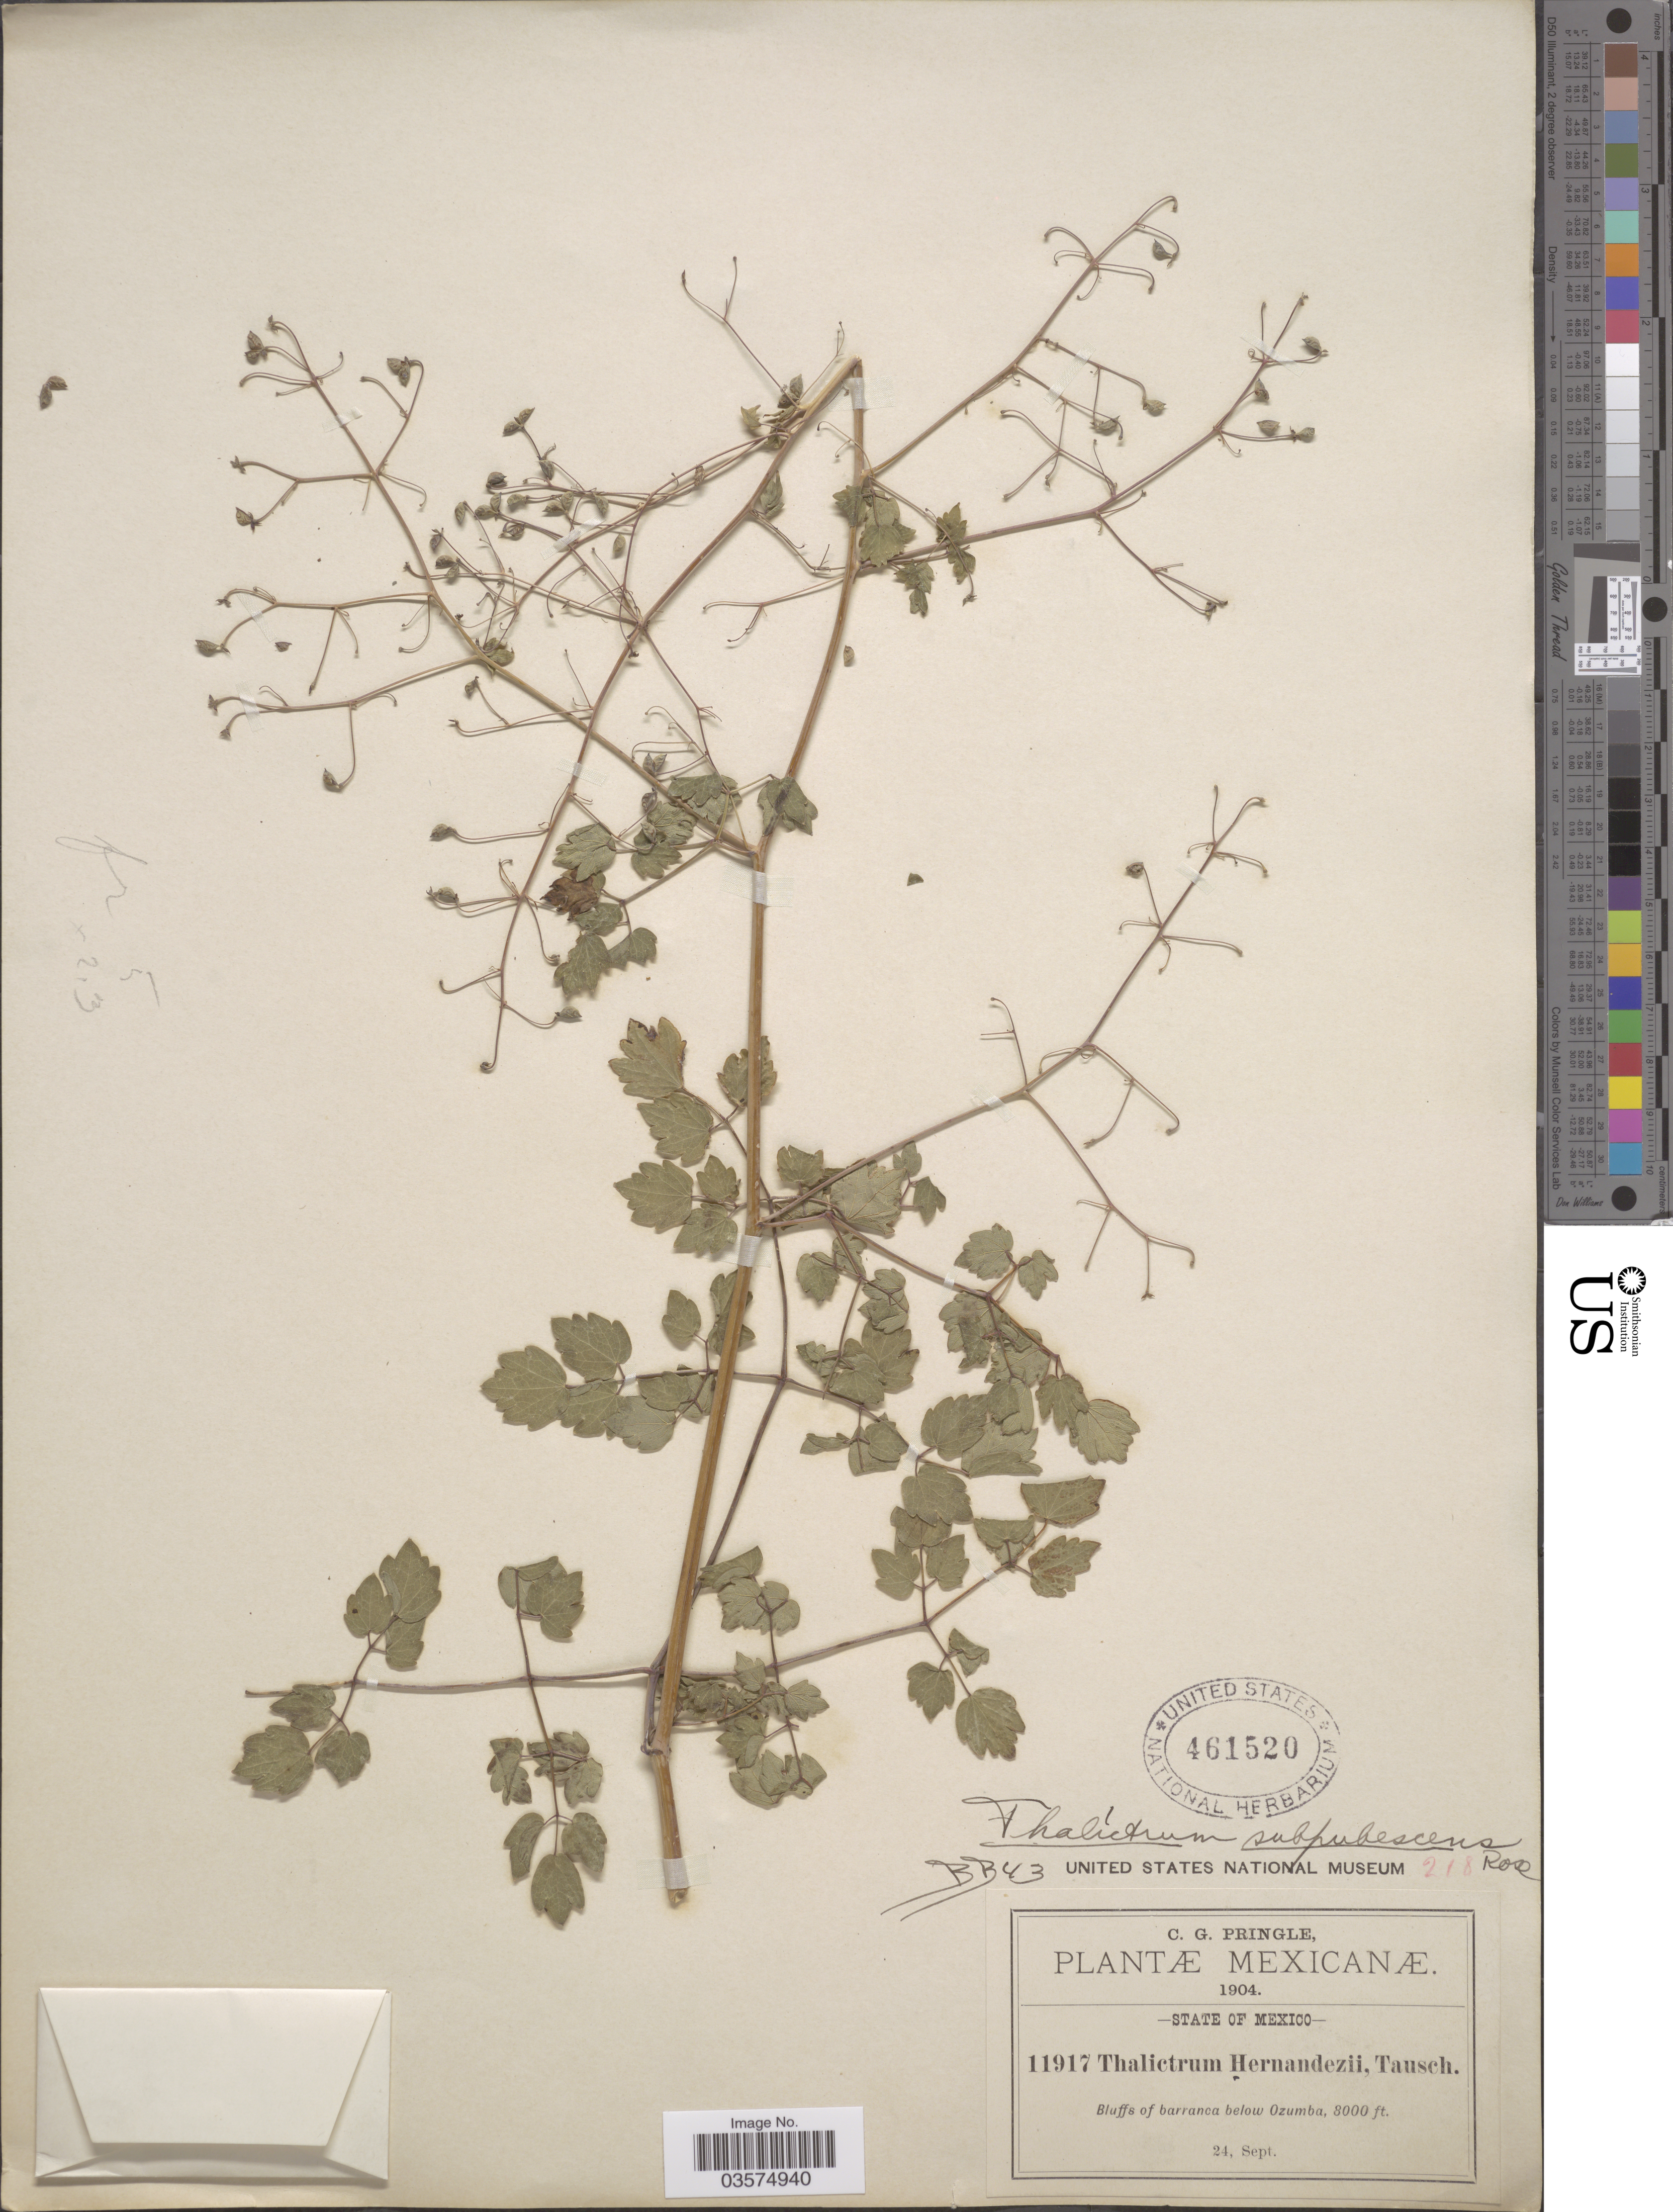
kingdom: Plantae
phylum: Tracheophyta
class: Magnoliopsida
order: Ranunculales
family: Ranunculaceae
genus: Thalictrum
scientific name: Thalictrum subpubescens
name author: Rose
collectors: C. G. Pringle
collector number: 11917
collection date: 1904-09-24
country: Mexico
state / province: México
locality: Bluffs of barranca below Ozumba.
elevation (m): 2438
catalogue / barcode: US 461520